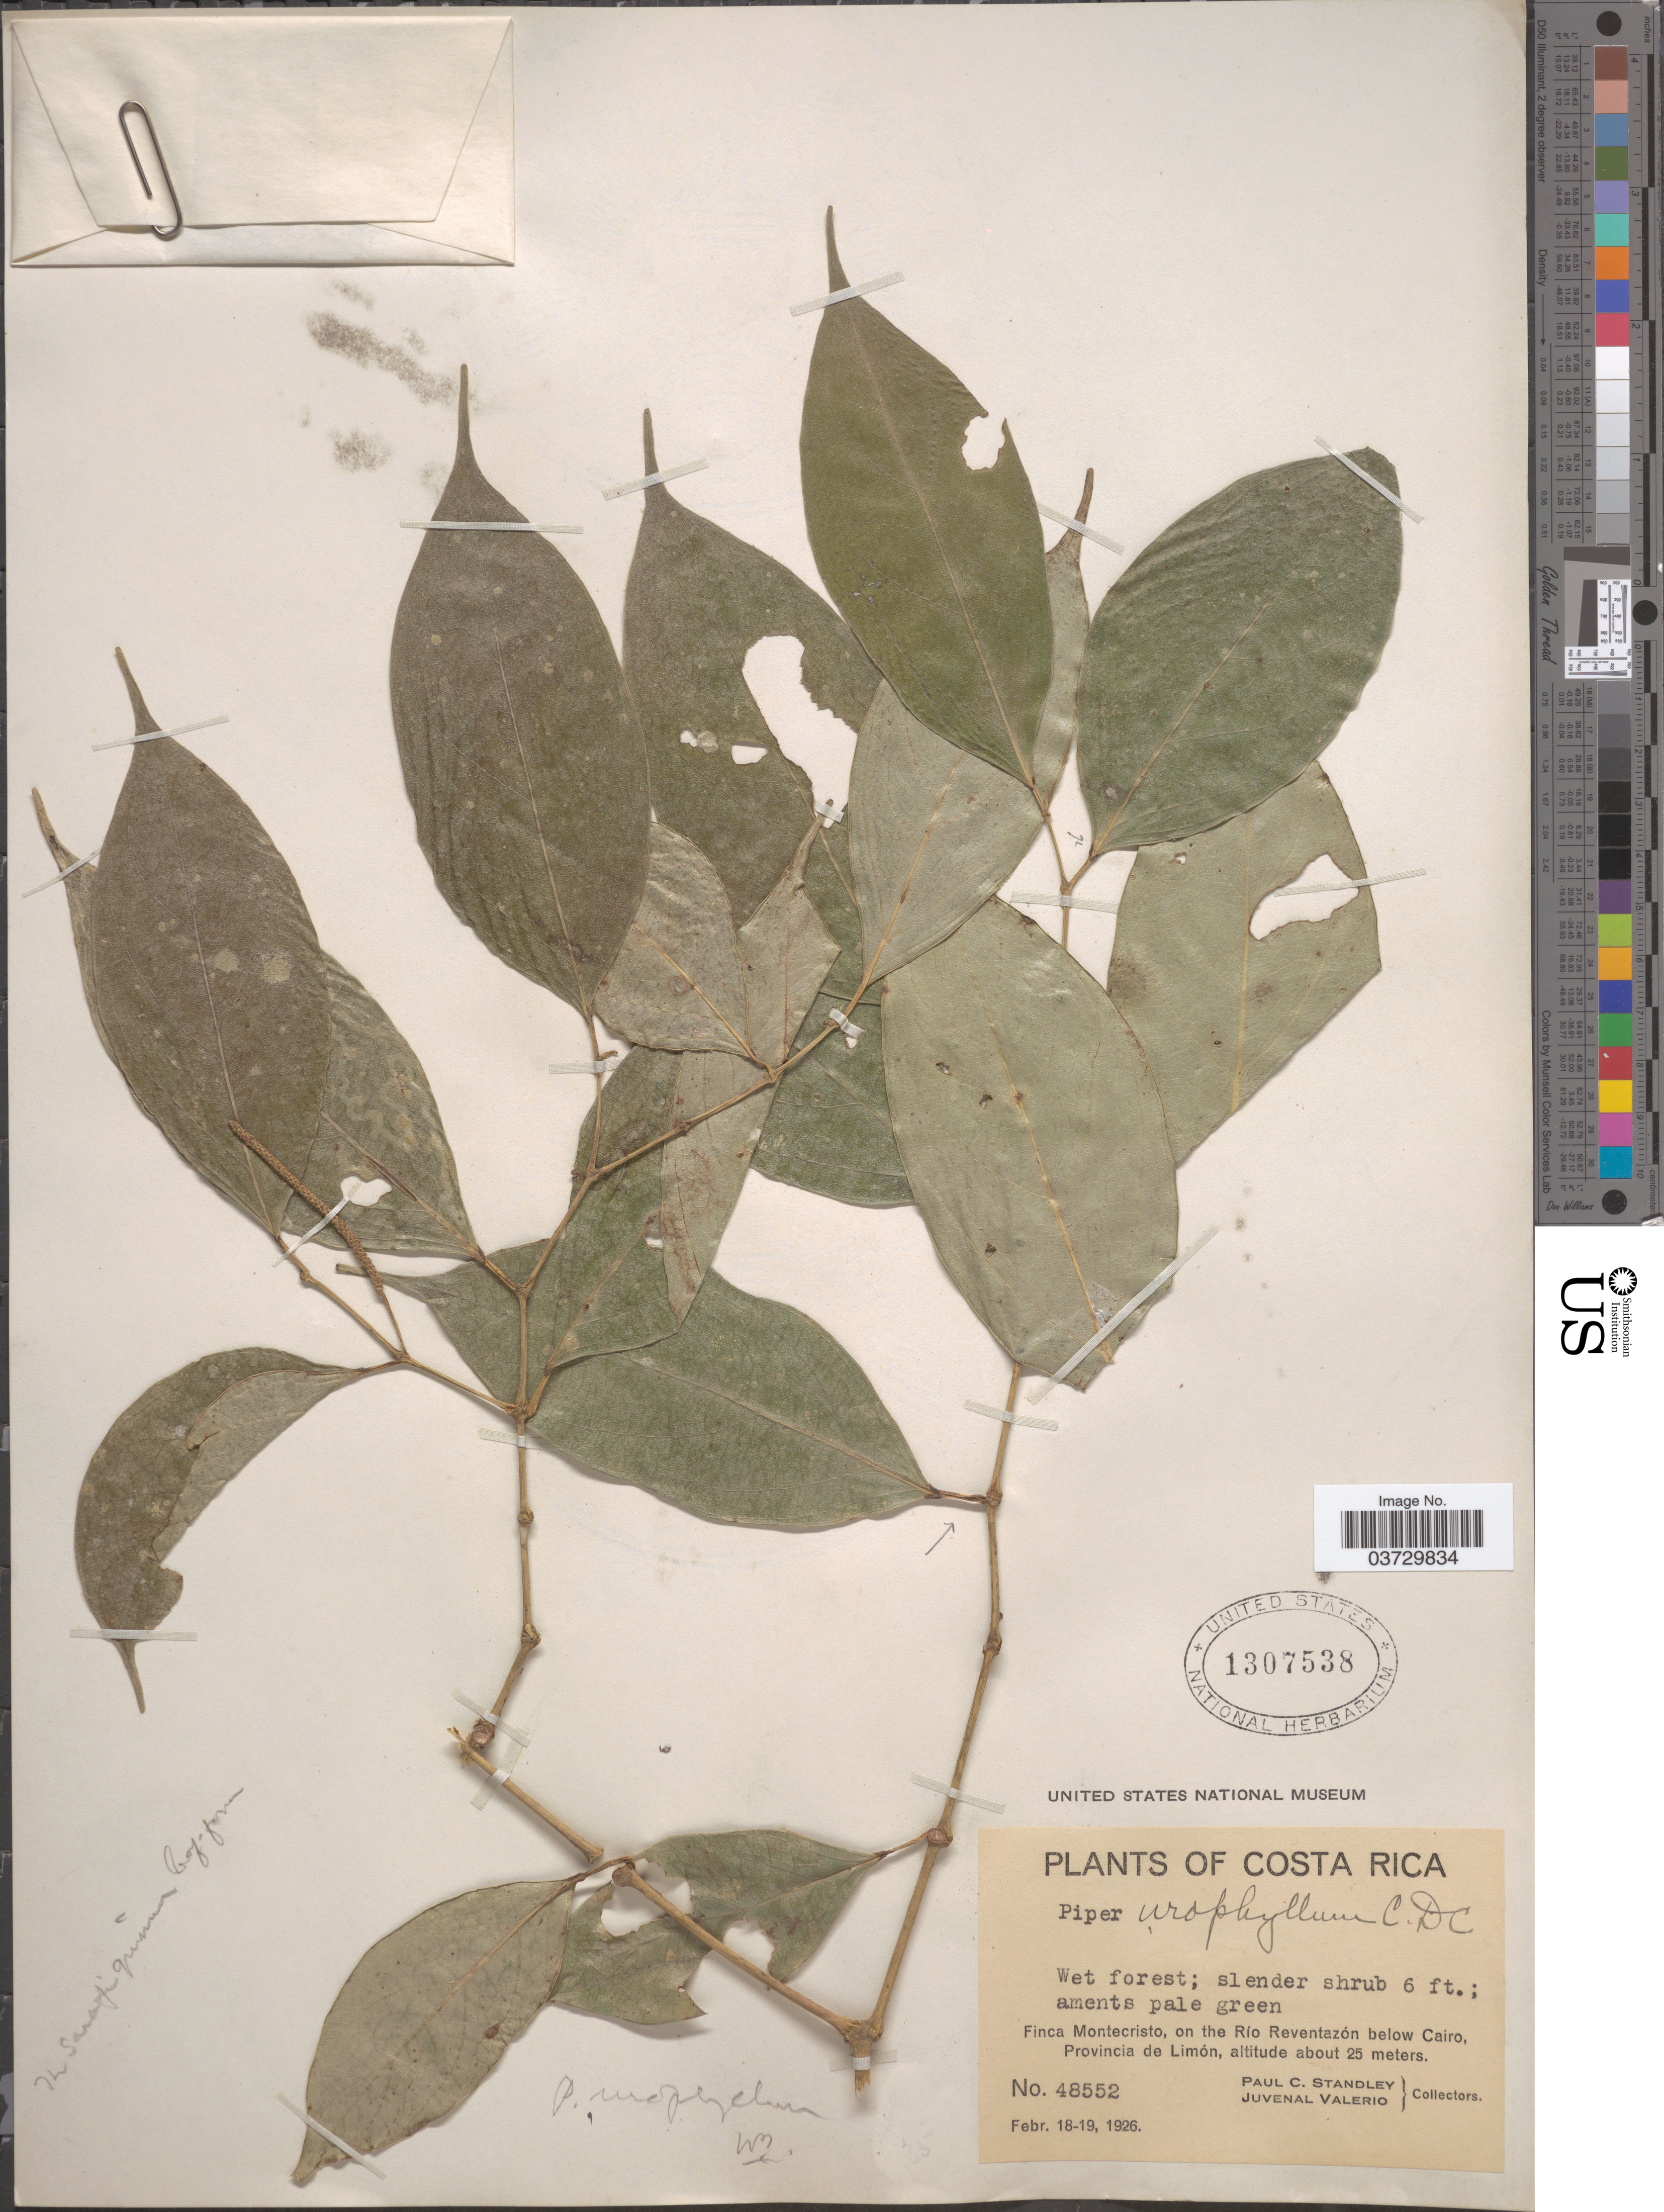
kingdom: Plantae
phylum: Tracheophyta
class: Magnoliopsida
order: Piperales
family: Piperaceae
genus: Piper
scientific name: Piper urophyllum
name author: DC.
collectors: P. C. Standley & J. Valerio R.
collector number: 48552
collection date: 1926-02-18/1926-02-19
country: Costa Rica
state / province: Limón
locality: Finca Montecristo on the Río Reventazón below Cairo.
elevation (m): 25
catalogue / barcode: US 1307538